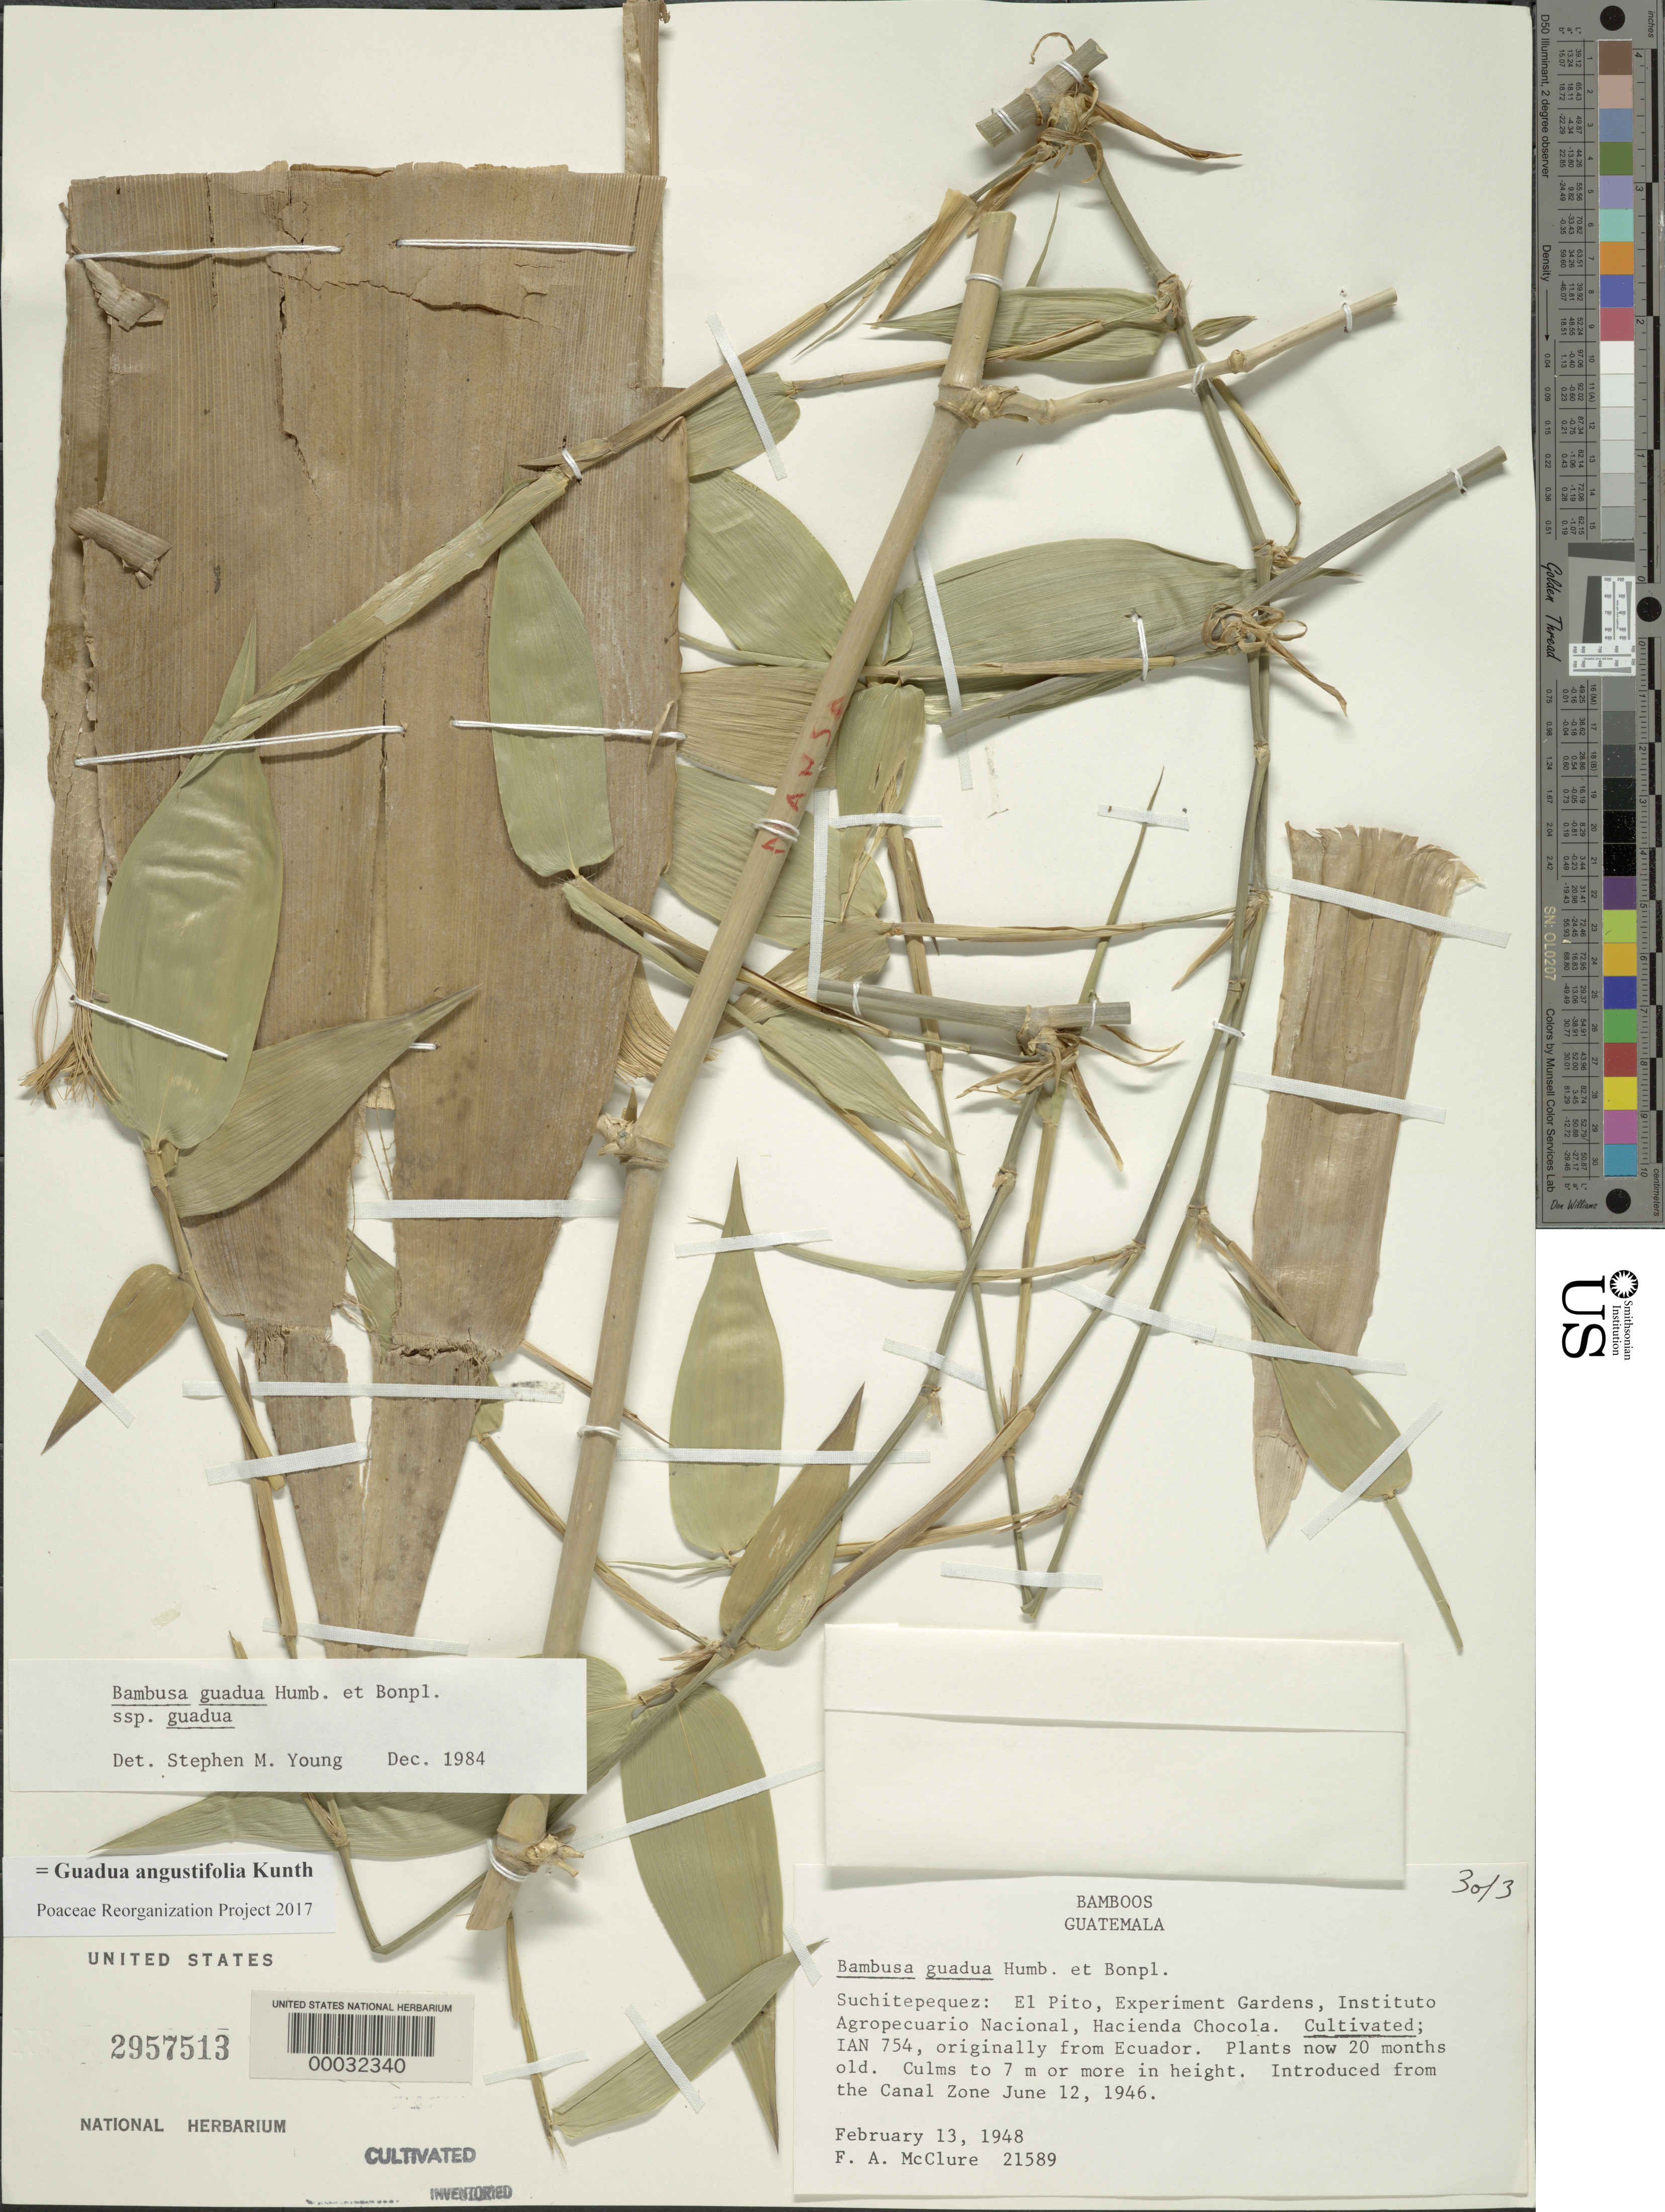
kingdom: Plantae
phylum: Tracheophyta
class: Liliopsida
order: Poales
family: Poaceae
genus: Guadua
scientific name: Guadua angustifolia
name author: Kunth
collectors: F. A. McClure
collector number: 21589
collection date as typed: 13 Feb 1948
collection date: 1948-02-13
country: Guatemala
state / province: Suchitepéquez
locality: Hacienda Chocola; El Pito, Experiment Gardens, Institutio Agropecuario Nacional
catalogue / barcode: US 2957513